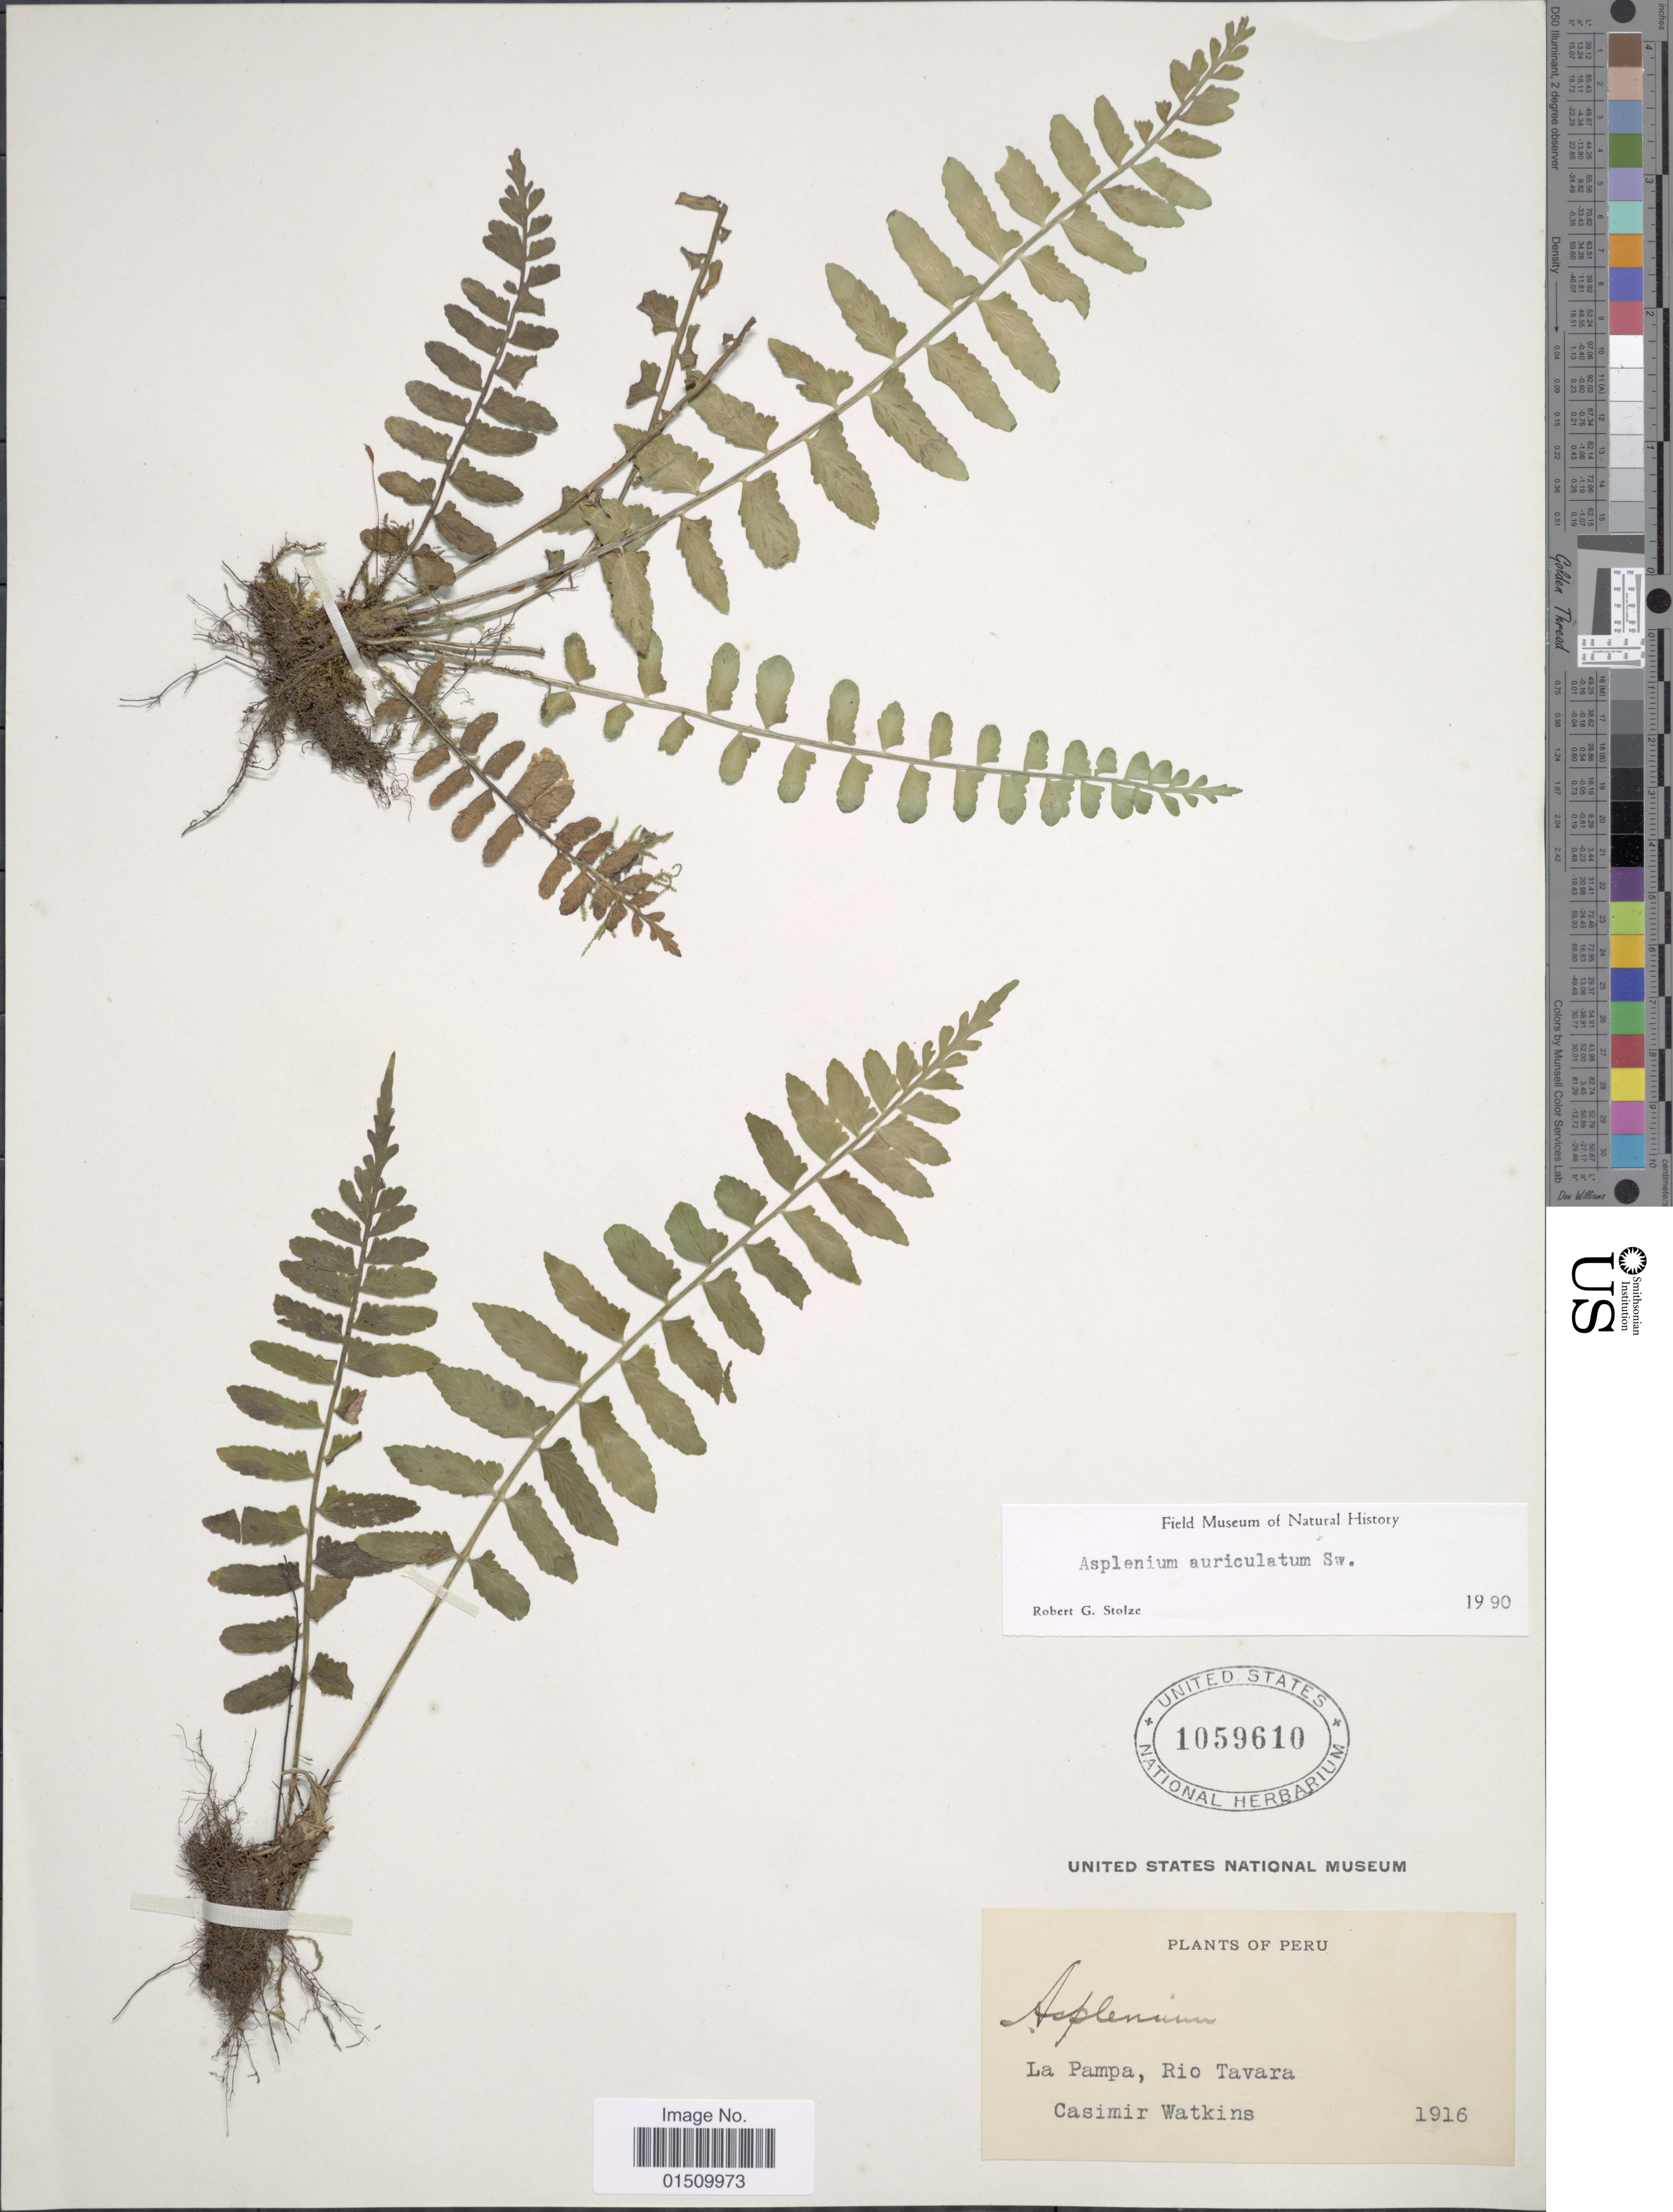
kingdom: Plantae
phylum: Tracheophyta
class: Polypodiopsida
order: Polypodiales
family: Aspleniaceae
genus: Asplenium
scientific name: Asplenium auriculatum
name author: Sw.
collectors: C. Watkins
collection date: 1916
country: Peru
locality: Peru, La Pampa, Rio Tavara.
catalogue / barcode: US 1059610